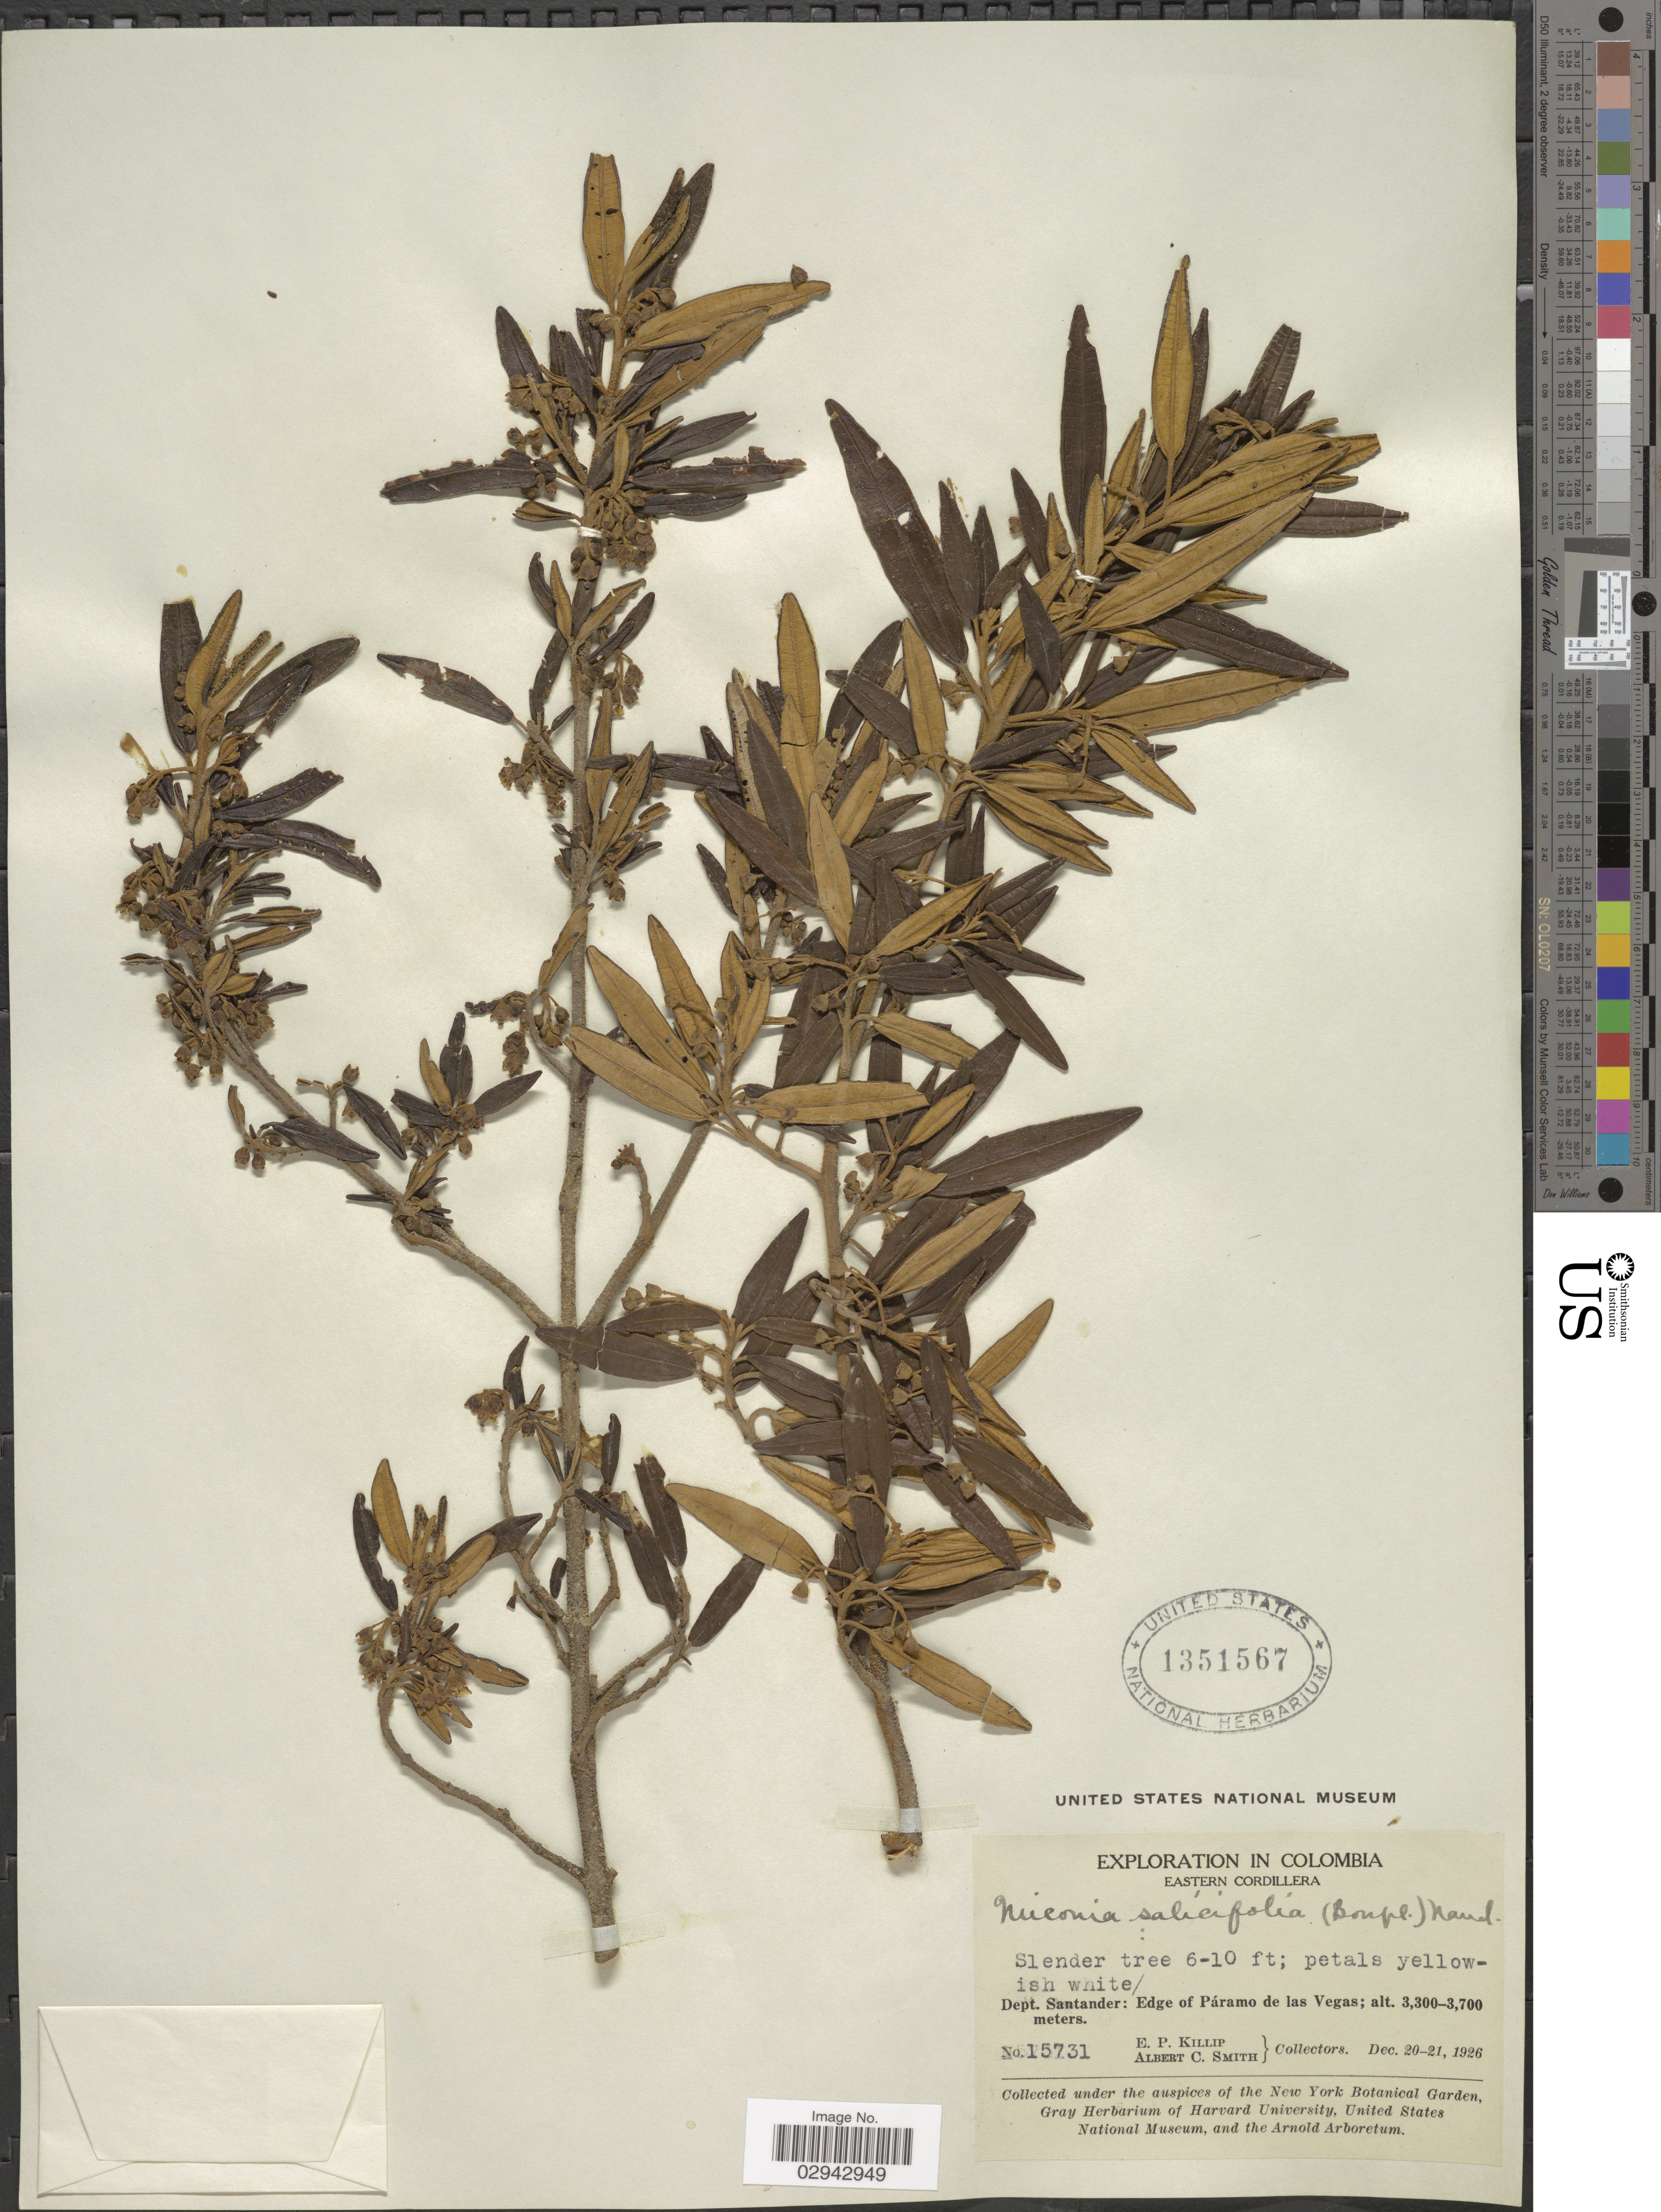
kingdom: Plantae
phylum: Tracheophyta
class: Magnoliopsida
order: Myrtales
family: Melastomataceae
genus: Miconia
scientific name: Miconia salicifolia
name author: (Bonpl.) Naudin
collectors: E. P. Killip & A. C. Smith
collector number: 15731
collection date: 1926-12-20/1926-12-21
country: Colombia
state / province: Santander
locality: Eastern Cordillera. Dept. Santander: Edge of Páramo de las Vegas.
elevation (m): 3300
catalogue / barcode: US 1351567